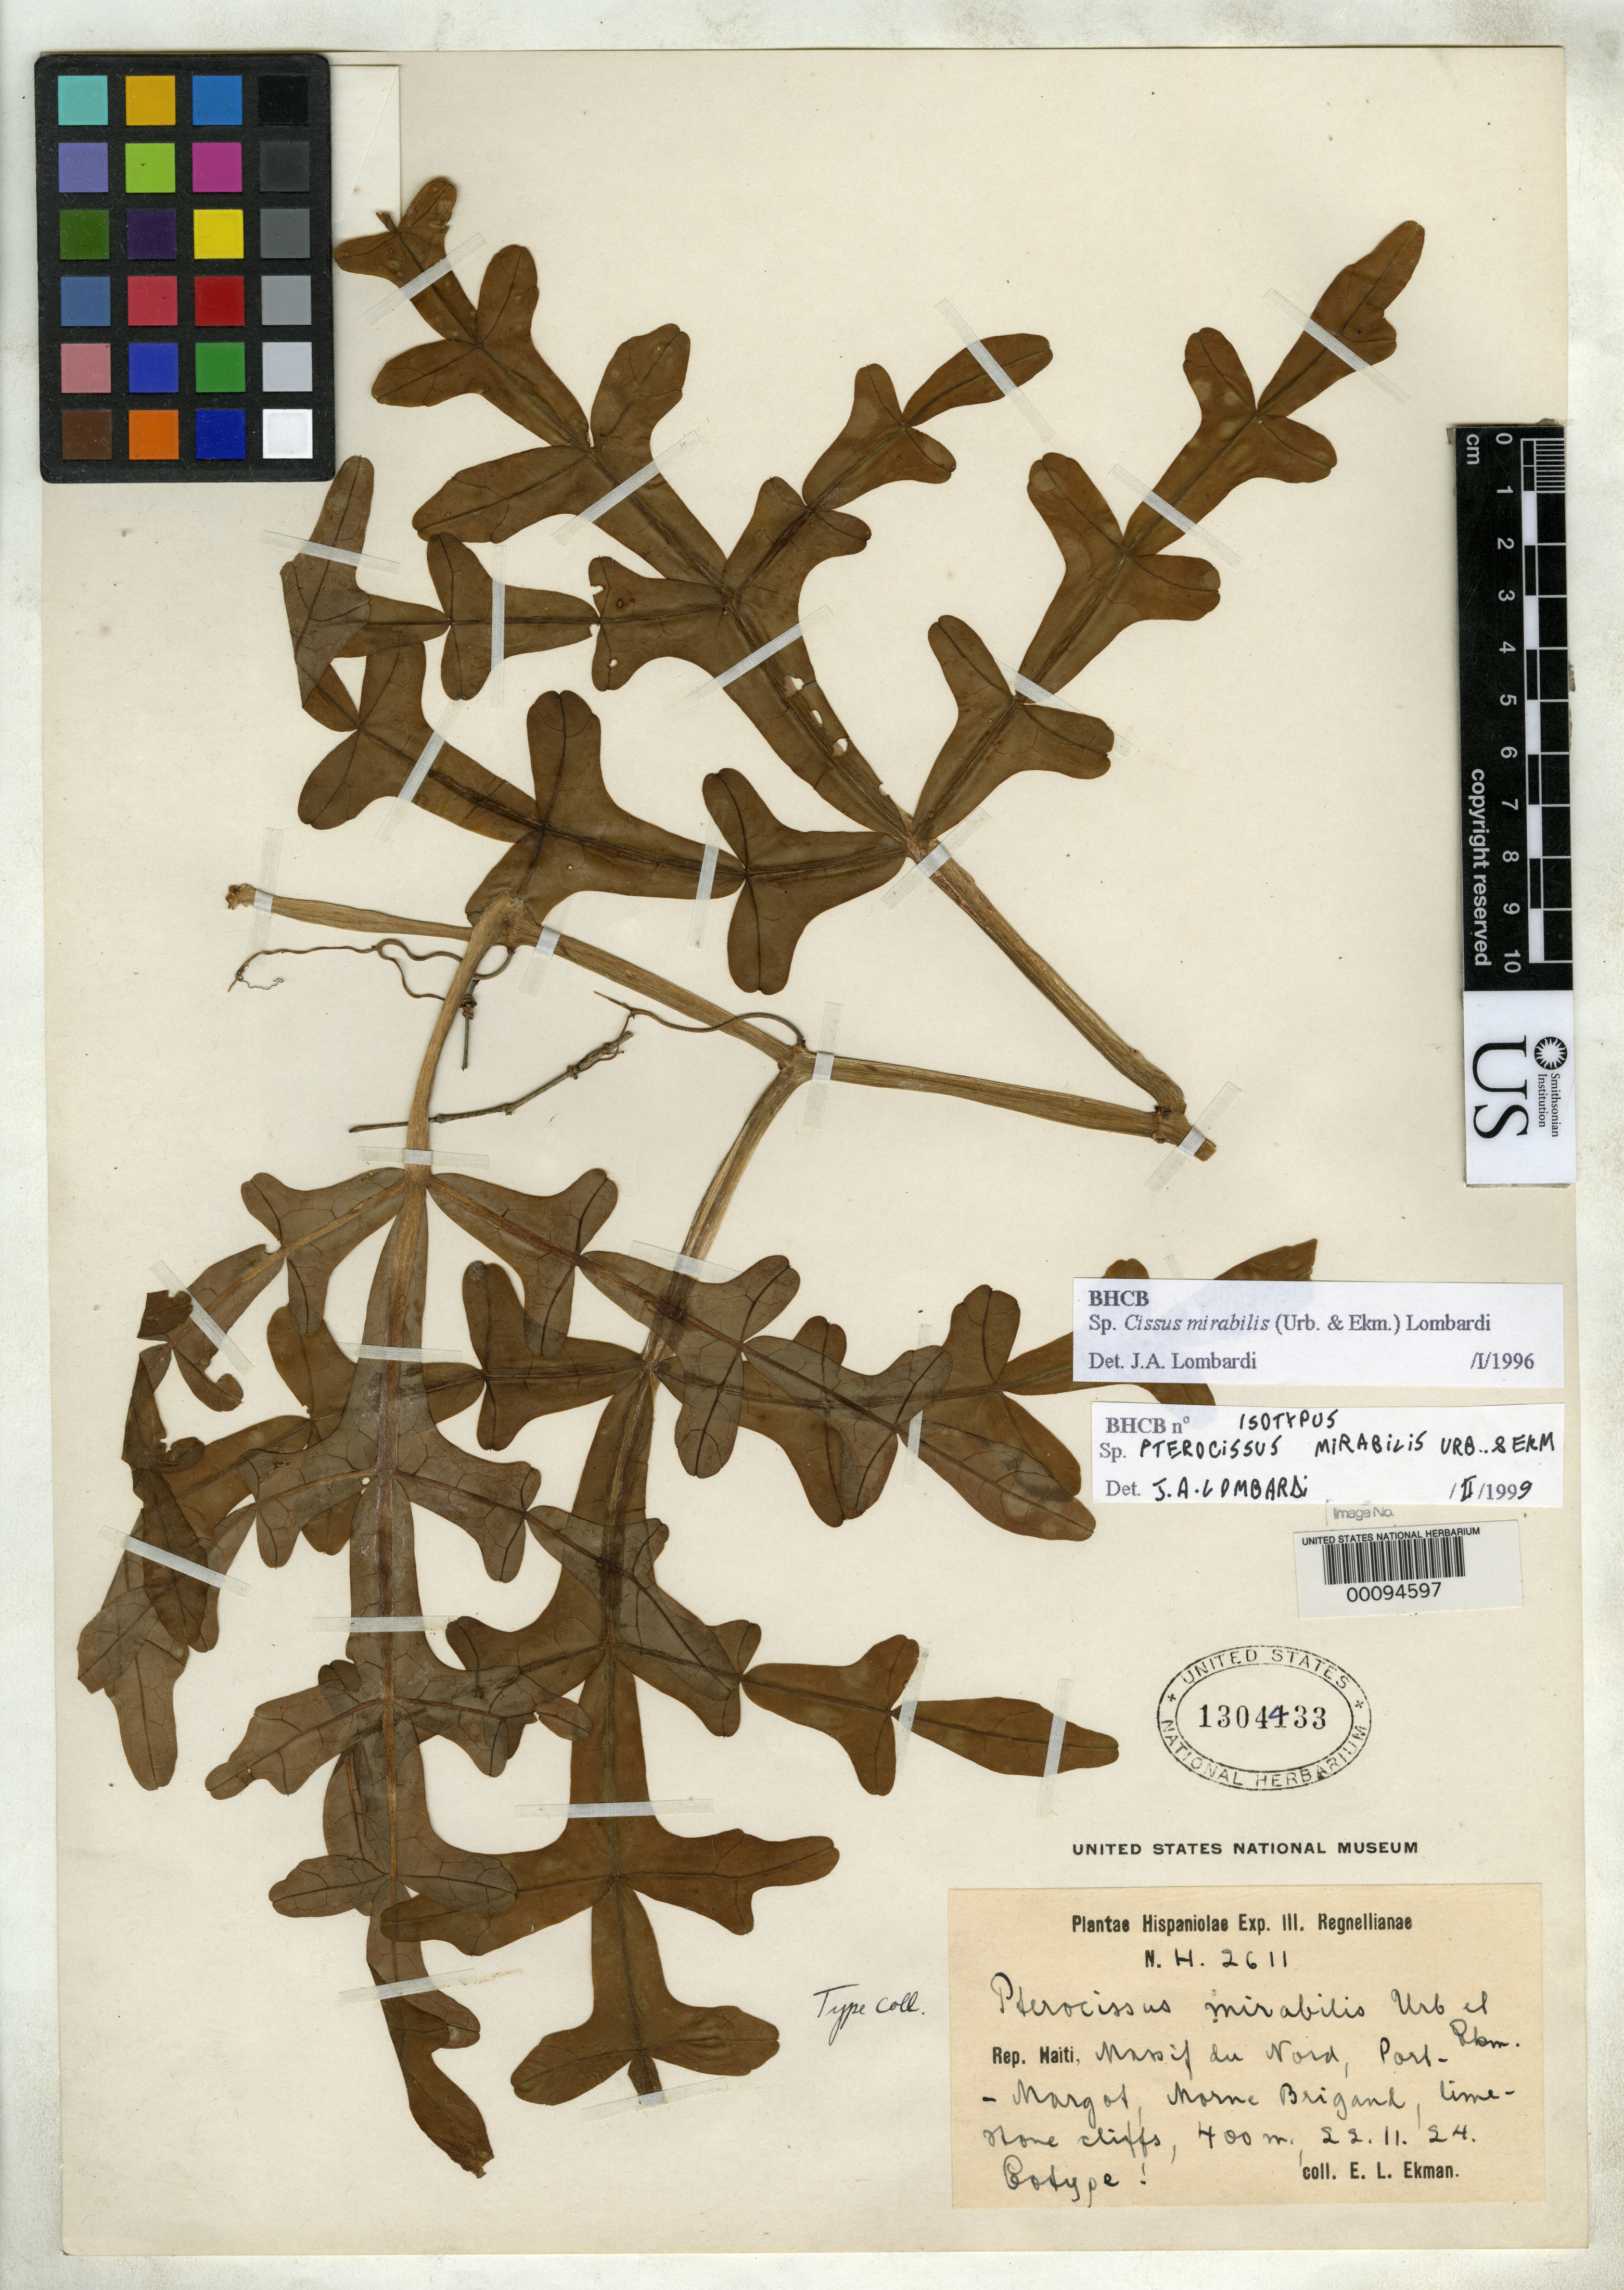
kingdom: Plantae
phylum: Tracheophyta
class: Magnoliopsida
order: Vitales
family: Vitaceae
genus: Pterocissus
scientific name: Pterocissus mirabilis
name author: Urb. & Ekman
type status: Isotype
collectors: E. L. Ekman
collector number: H 2611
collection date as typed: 22 Nov 1924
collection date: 1924-11-22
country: Haiti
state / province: Nord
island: Hispaniola Island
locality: Morne Brigand.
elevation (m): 400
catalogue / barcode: US 1304433